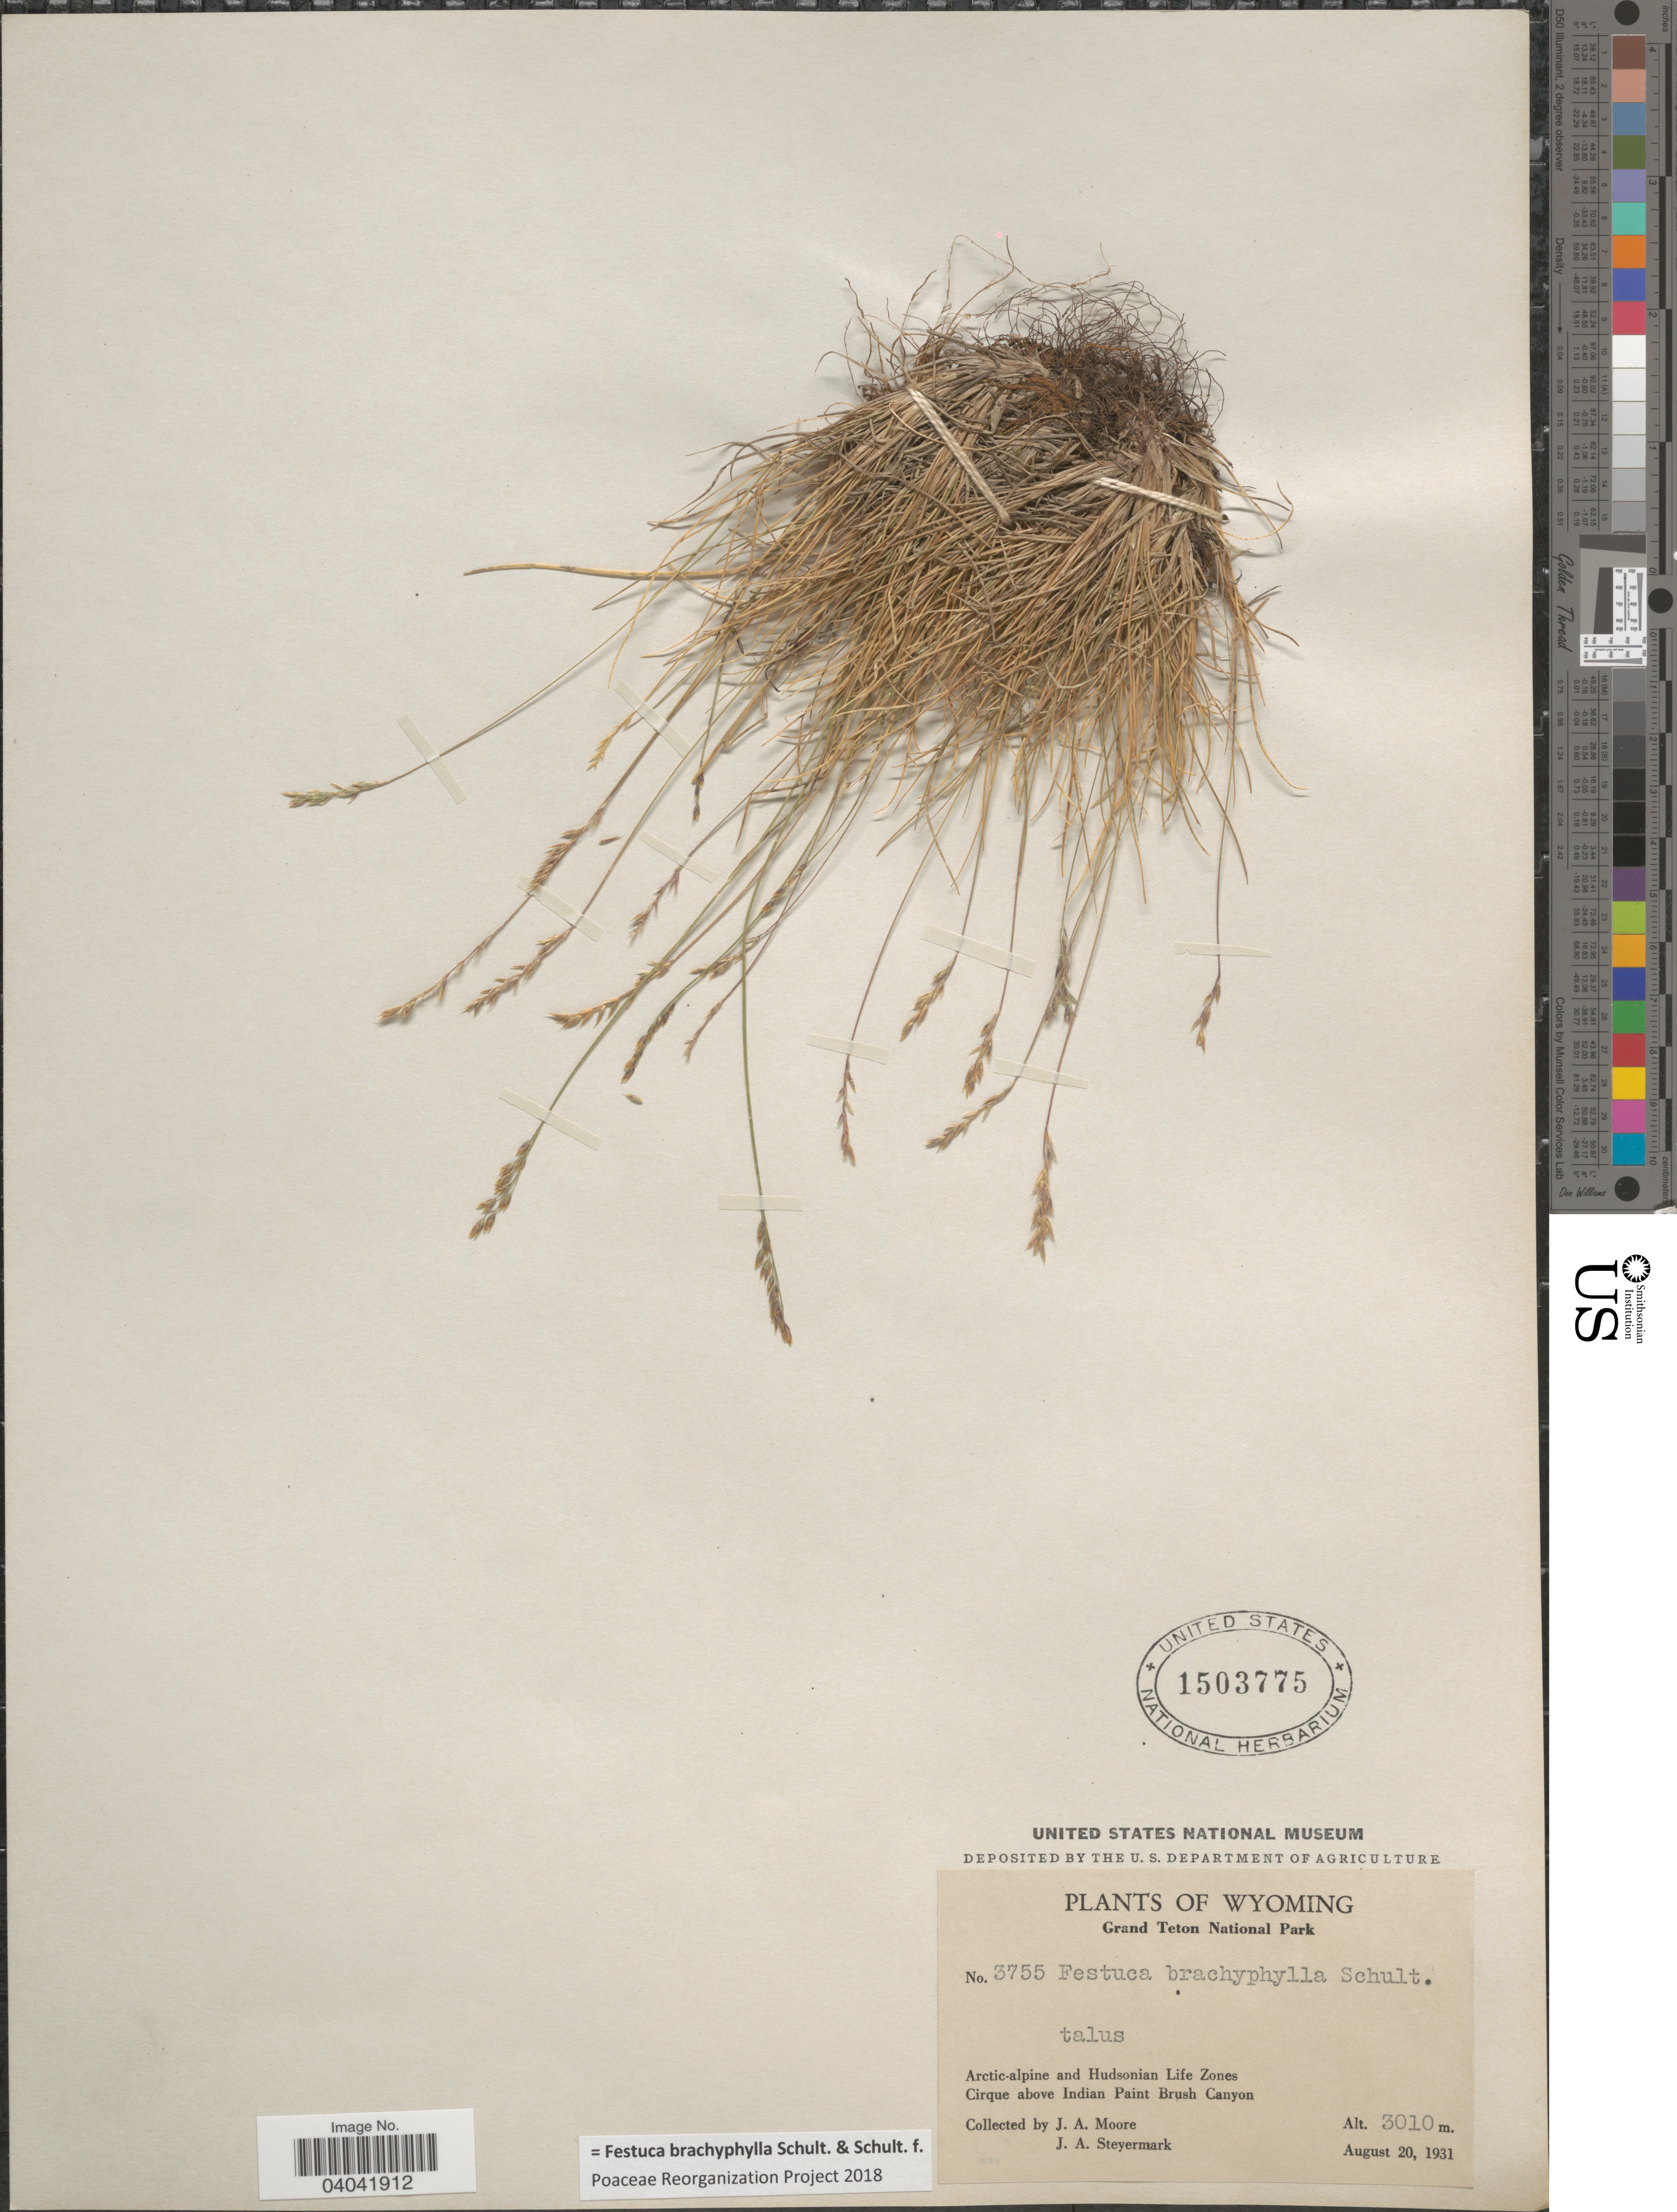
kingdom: Plantae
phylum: Tracheophyta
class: Liliopsida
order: Poales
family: Poaceae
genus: Festuca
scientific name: Festuca brachyphylla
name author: Schult. & Schult. f.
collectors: J. A. Moore & J. Steyermark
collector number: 3755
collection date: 1931-08-20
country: United States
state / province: Wyoming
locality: Grand Teton National Park. Arctic-alpine and Hudsonian Life Zones. Cirque above Indian Paint Brush Canyon.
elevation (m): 3010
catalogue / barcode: US 1503775